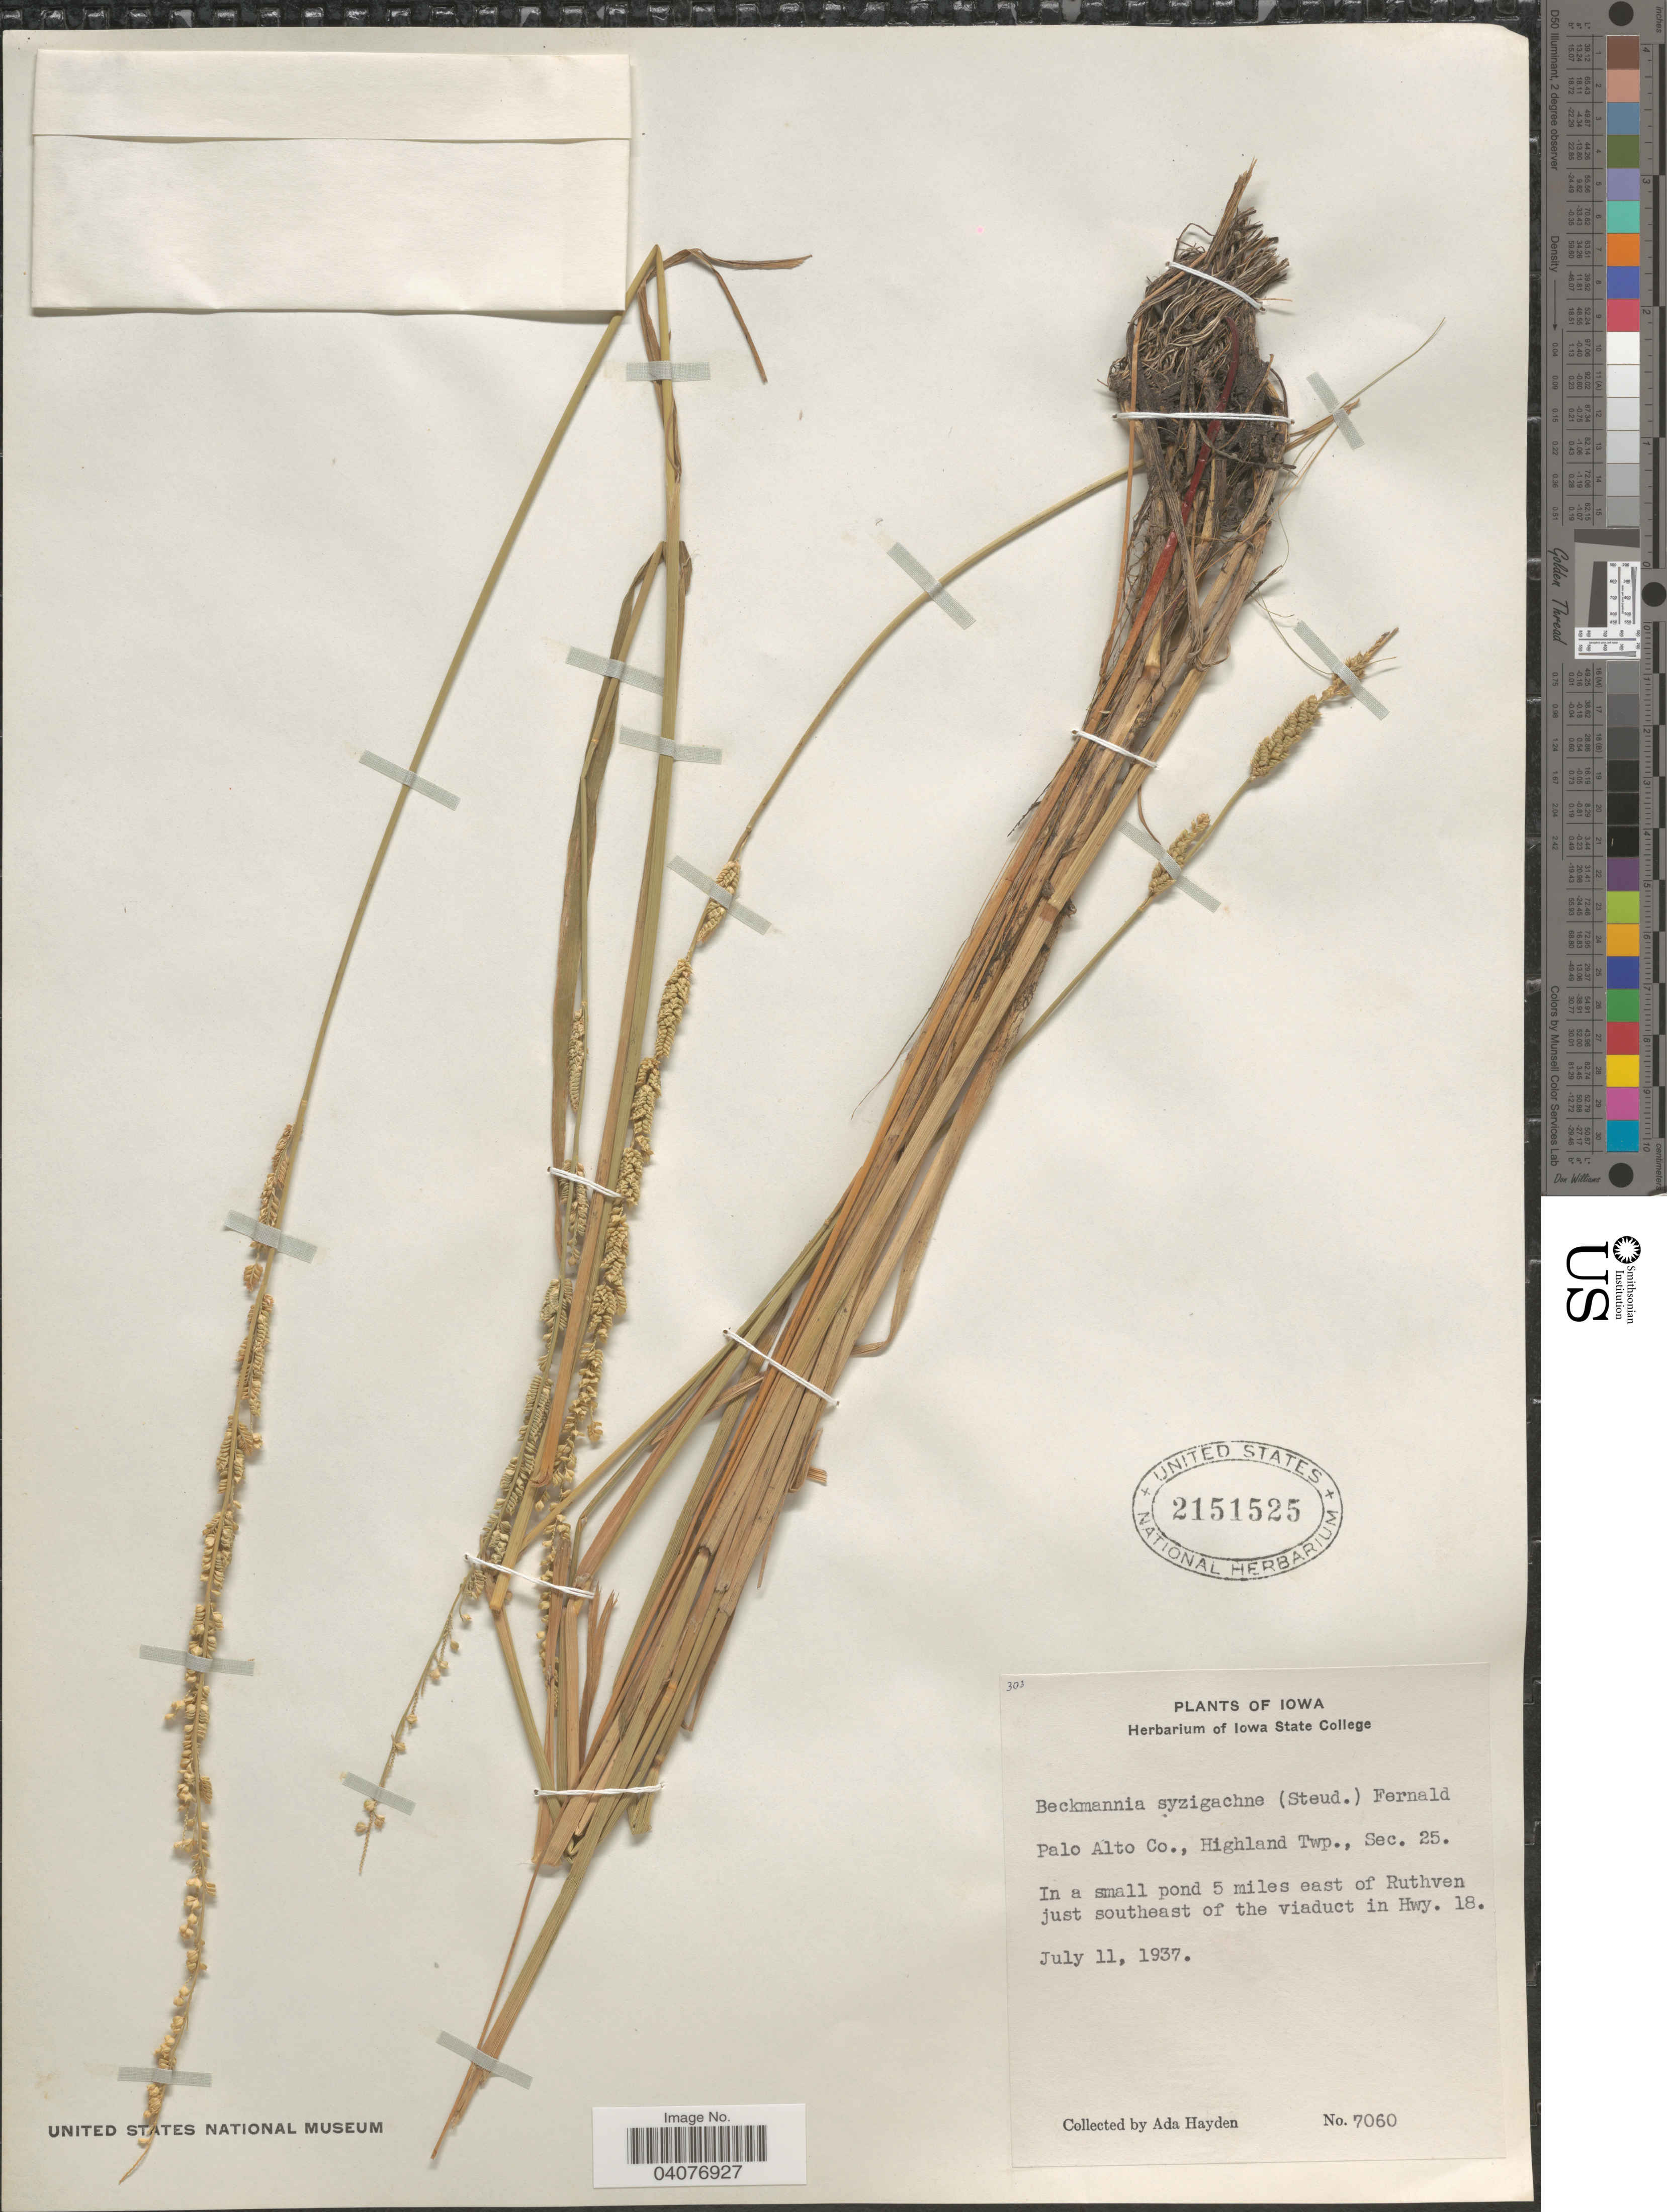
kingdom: Plantae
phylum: Tracheophyta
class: Liliopsida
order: Poales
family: Poaceae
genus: Beckmannia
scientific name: Beckmannia syzigachne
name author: (Steud.) Fernald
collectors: Ada Hayden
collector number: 7060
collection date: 1937-07-11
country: United States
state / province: Iowa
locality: Palo Alto Co., Highland Twp., Sec. 25. In a small pond 5 miles east of Ruthven just southeast of the viaduct in Hwy. 18.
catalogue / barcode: US 2151525